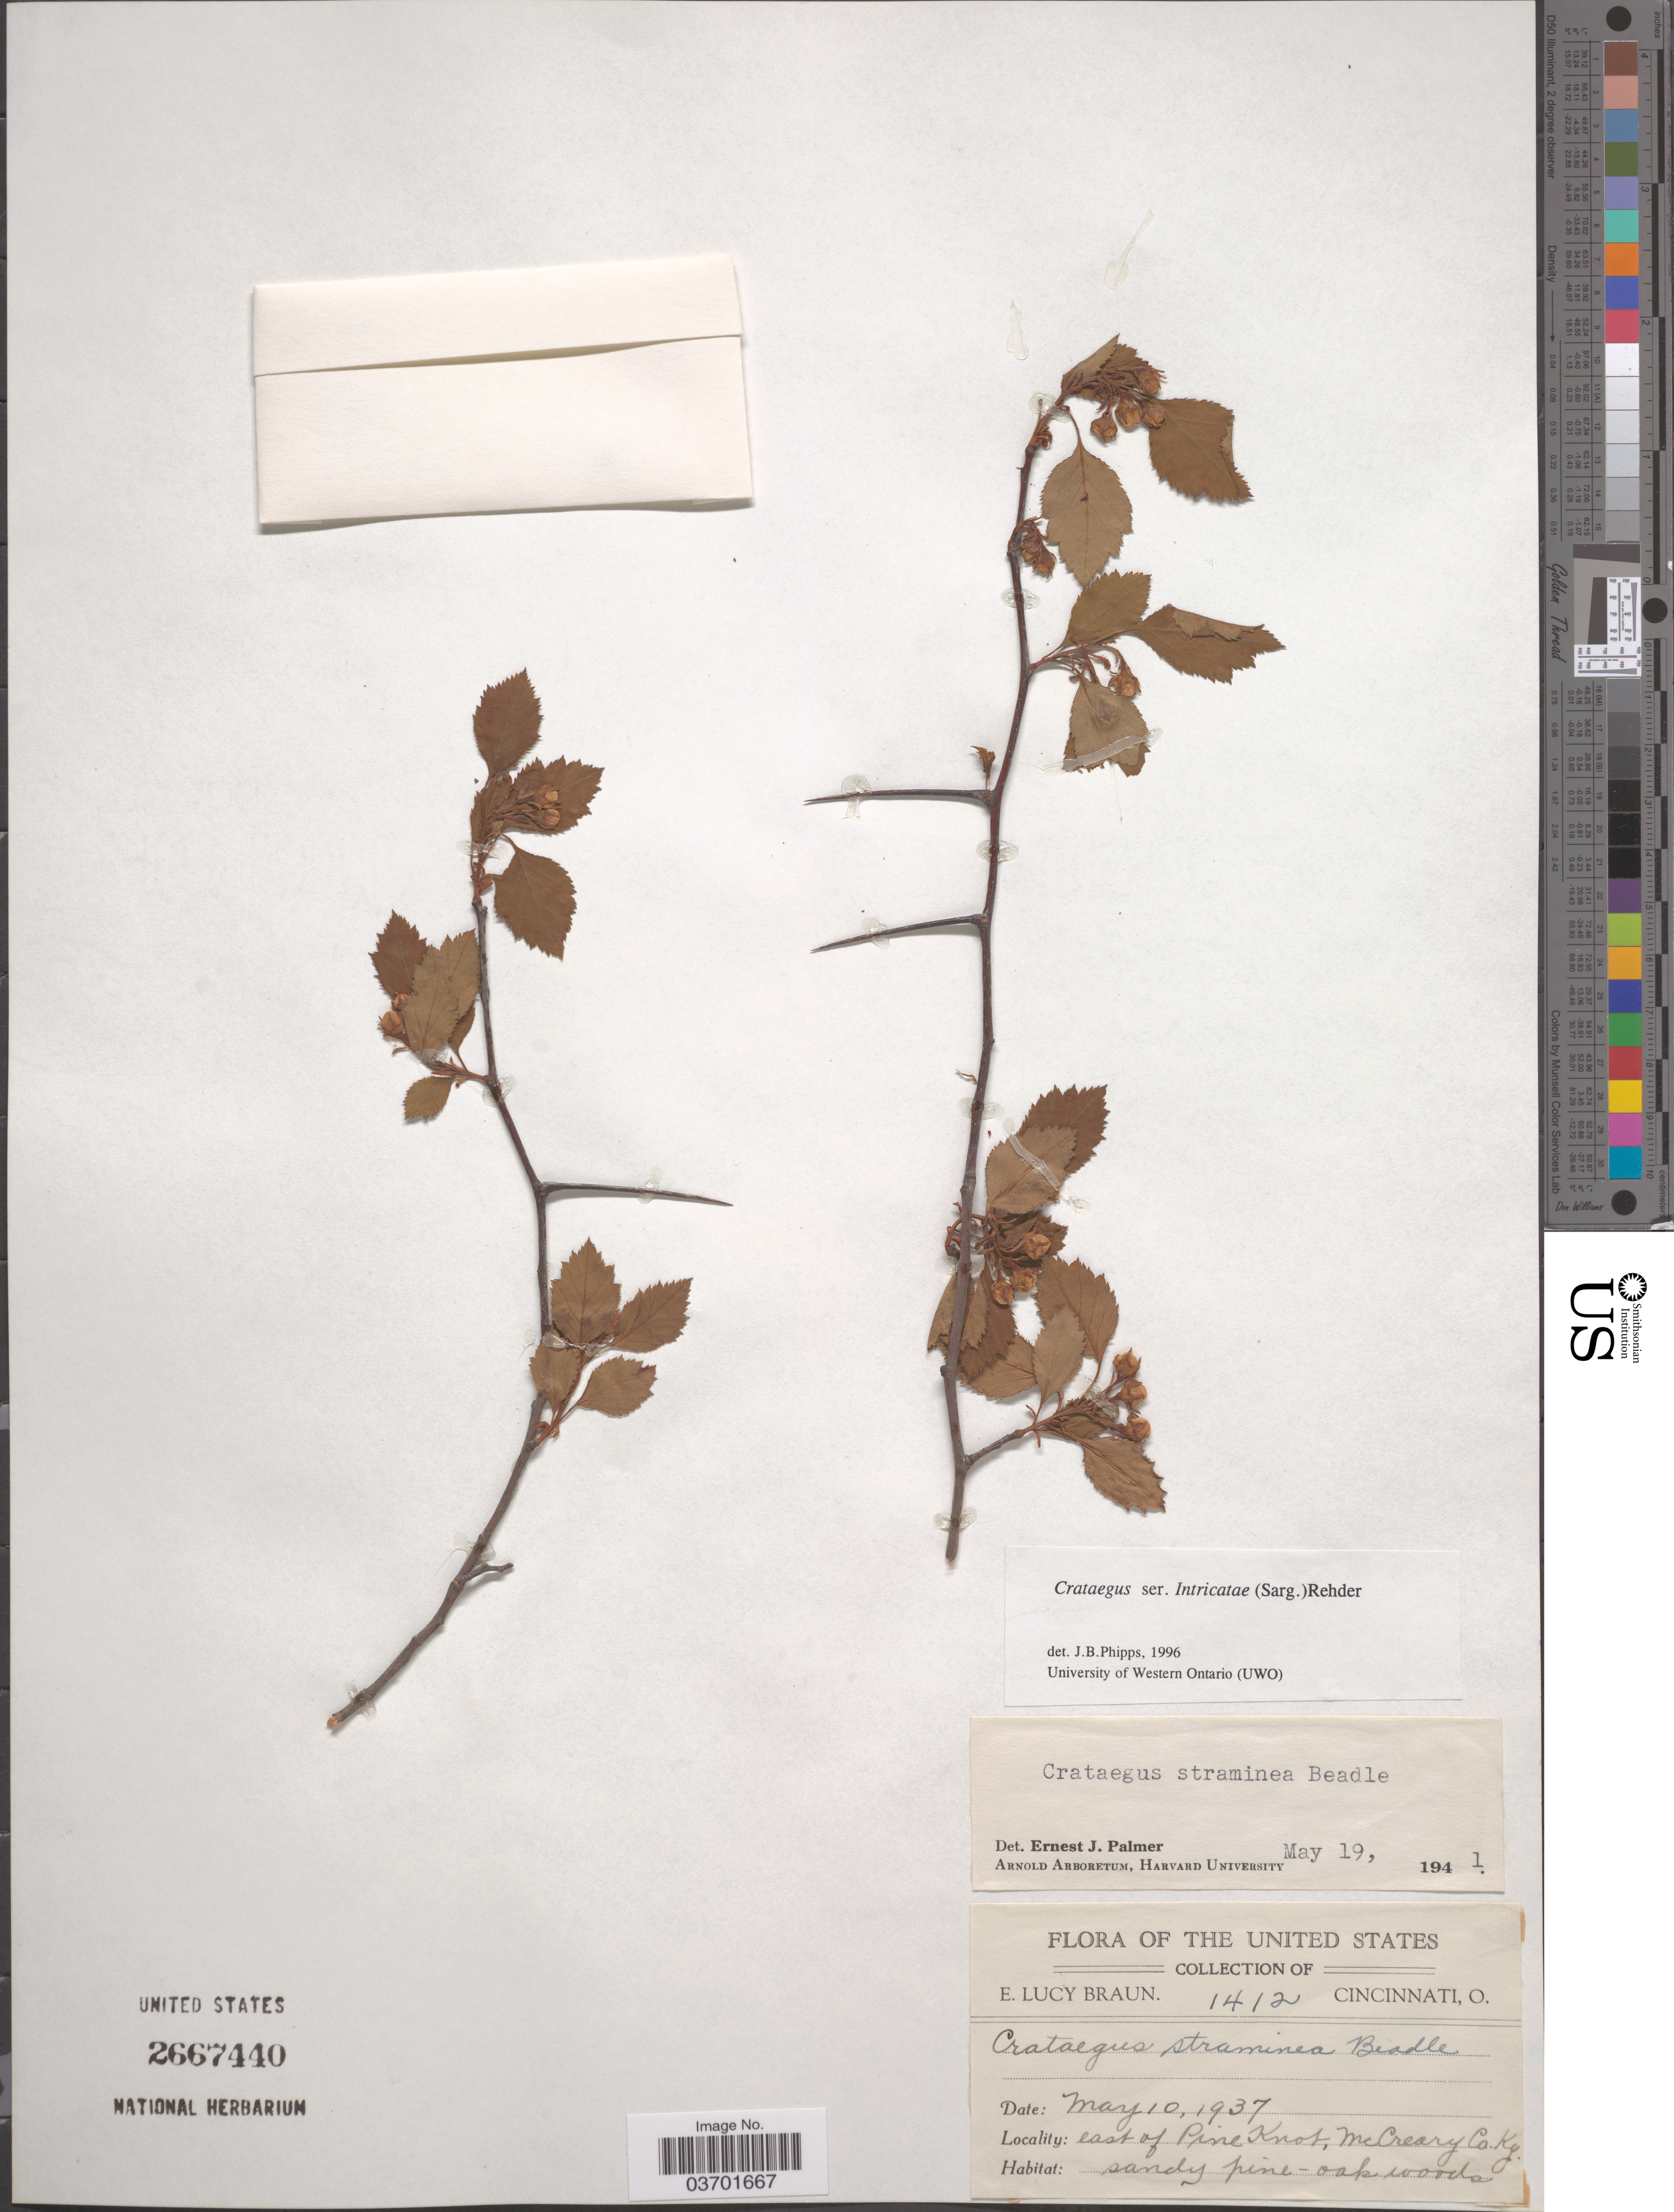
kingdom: Plantae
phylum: Tracheophyta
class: Magnoliopsida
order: Rosales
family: Rosaceae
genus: Crataegus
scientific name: Crataegus rubella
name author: Beadle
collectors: E. L. Braun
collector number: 1412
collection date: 1937-05-10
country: United States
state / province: Kentucky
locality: East of Pine Knot, McCreary Co.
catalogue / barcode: US 2667440